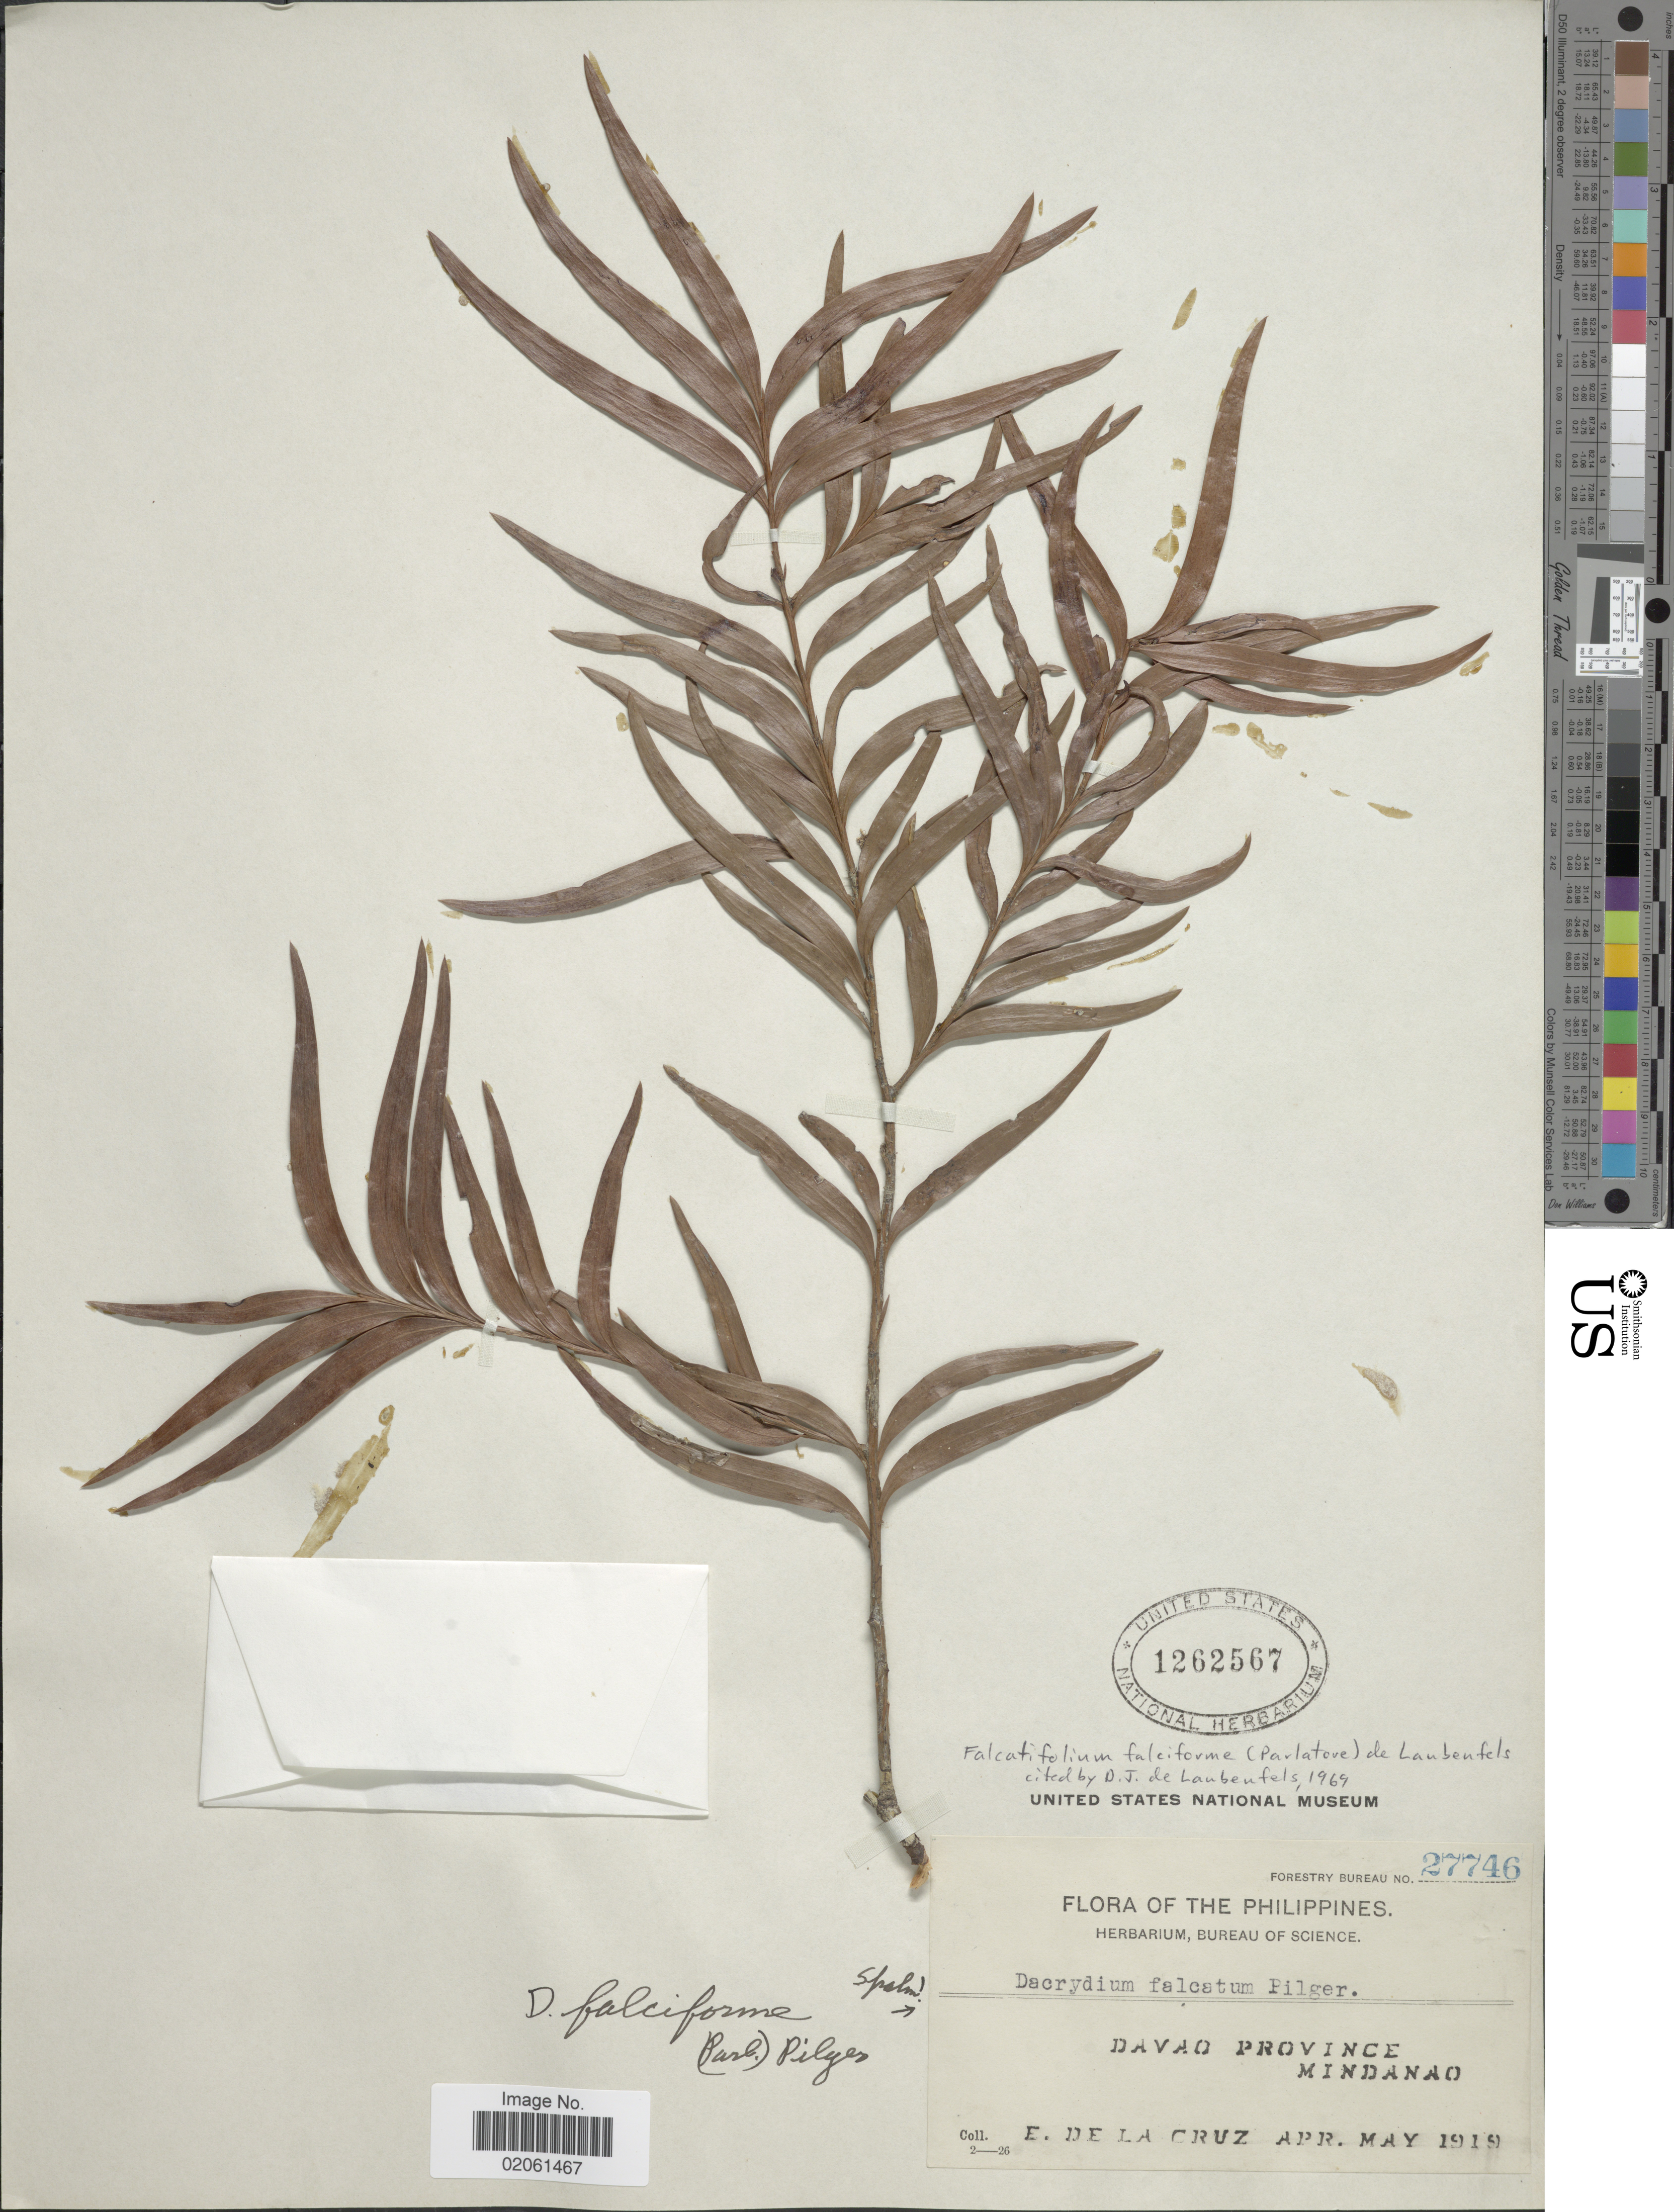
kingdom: Plantae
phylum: Tracheophyta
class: Pinopsida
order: Pinales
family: Podocarpaceae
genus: Falcatifolium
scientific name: Falcatifolium falciforme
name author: (Parl.) de Laub.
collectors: E. Cruz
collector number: Forestry Bureau 27746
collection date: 1919-04/1919-05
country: Philippines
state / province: Davao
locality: Mindanao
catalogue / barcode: US 1262567